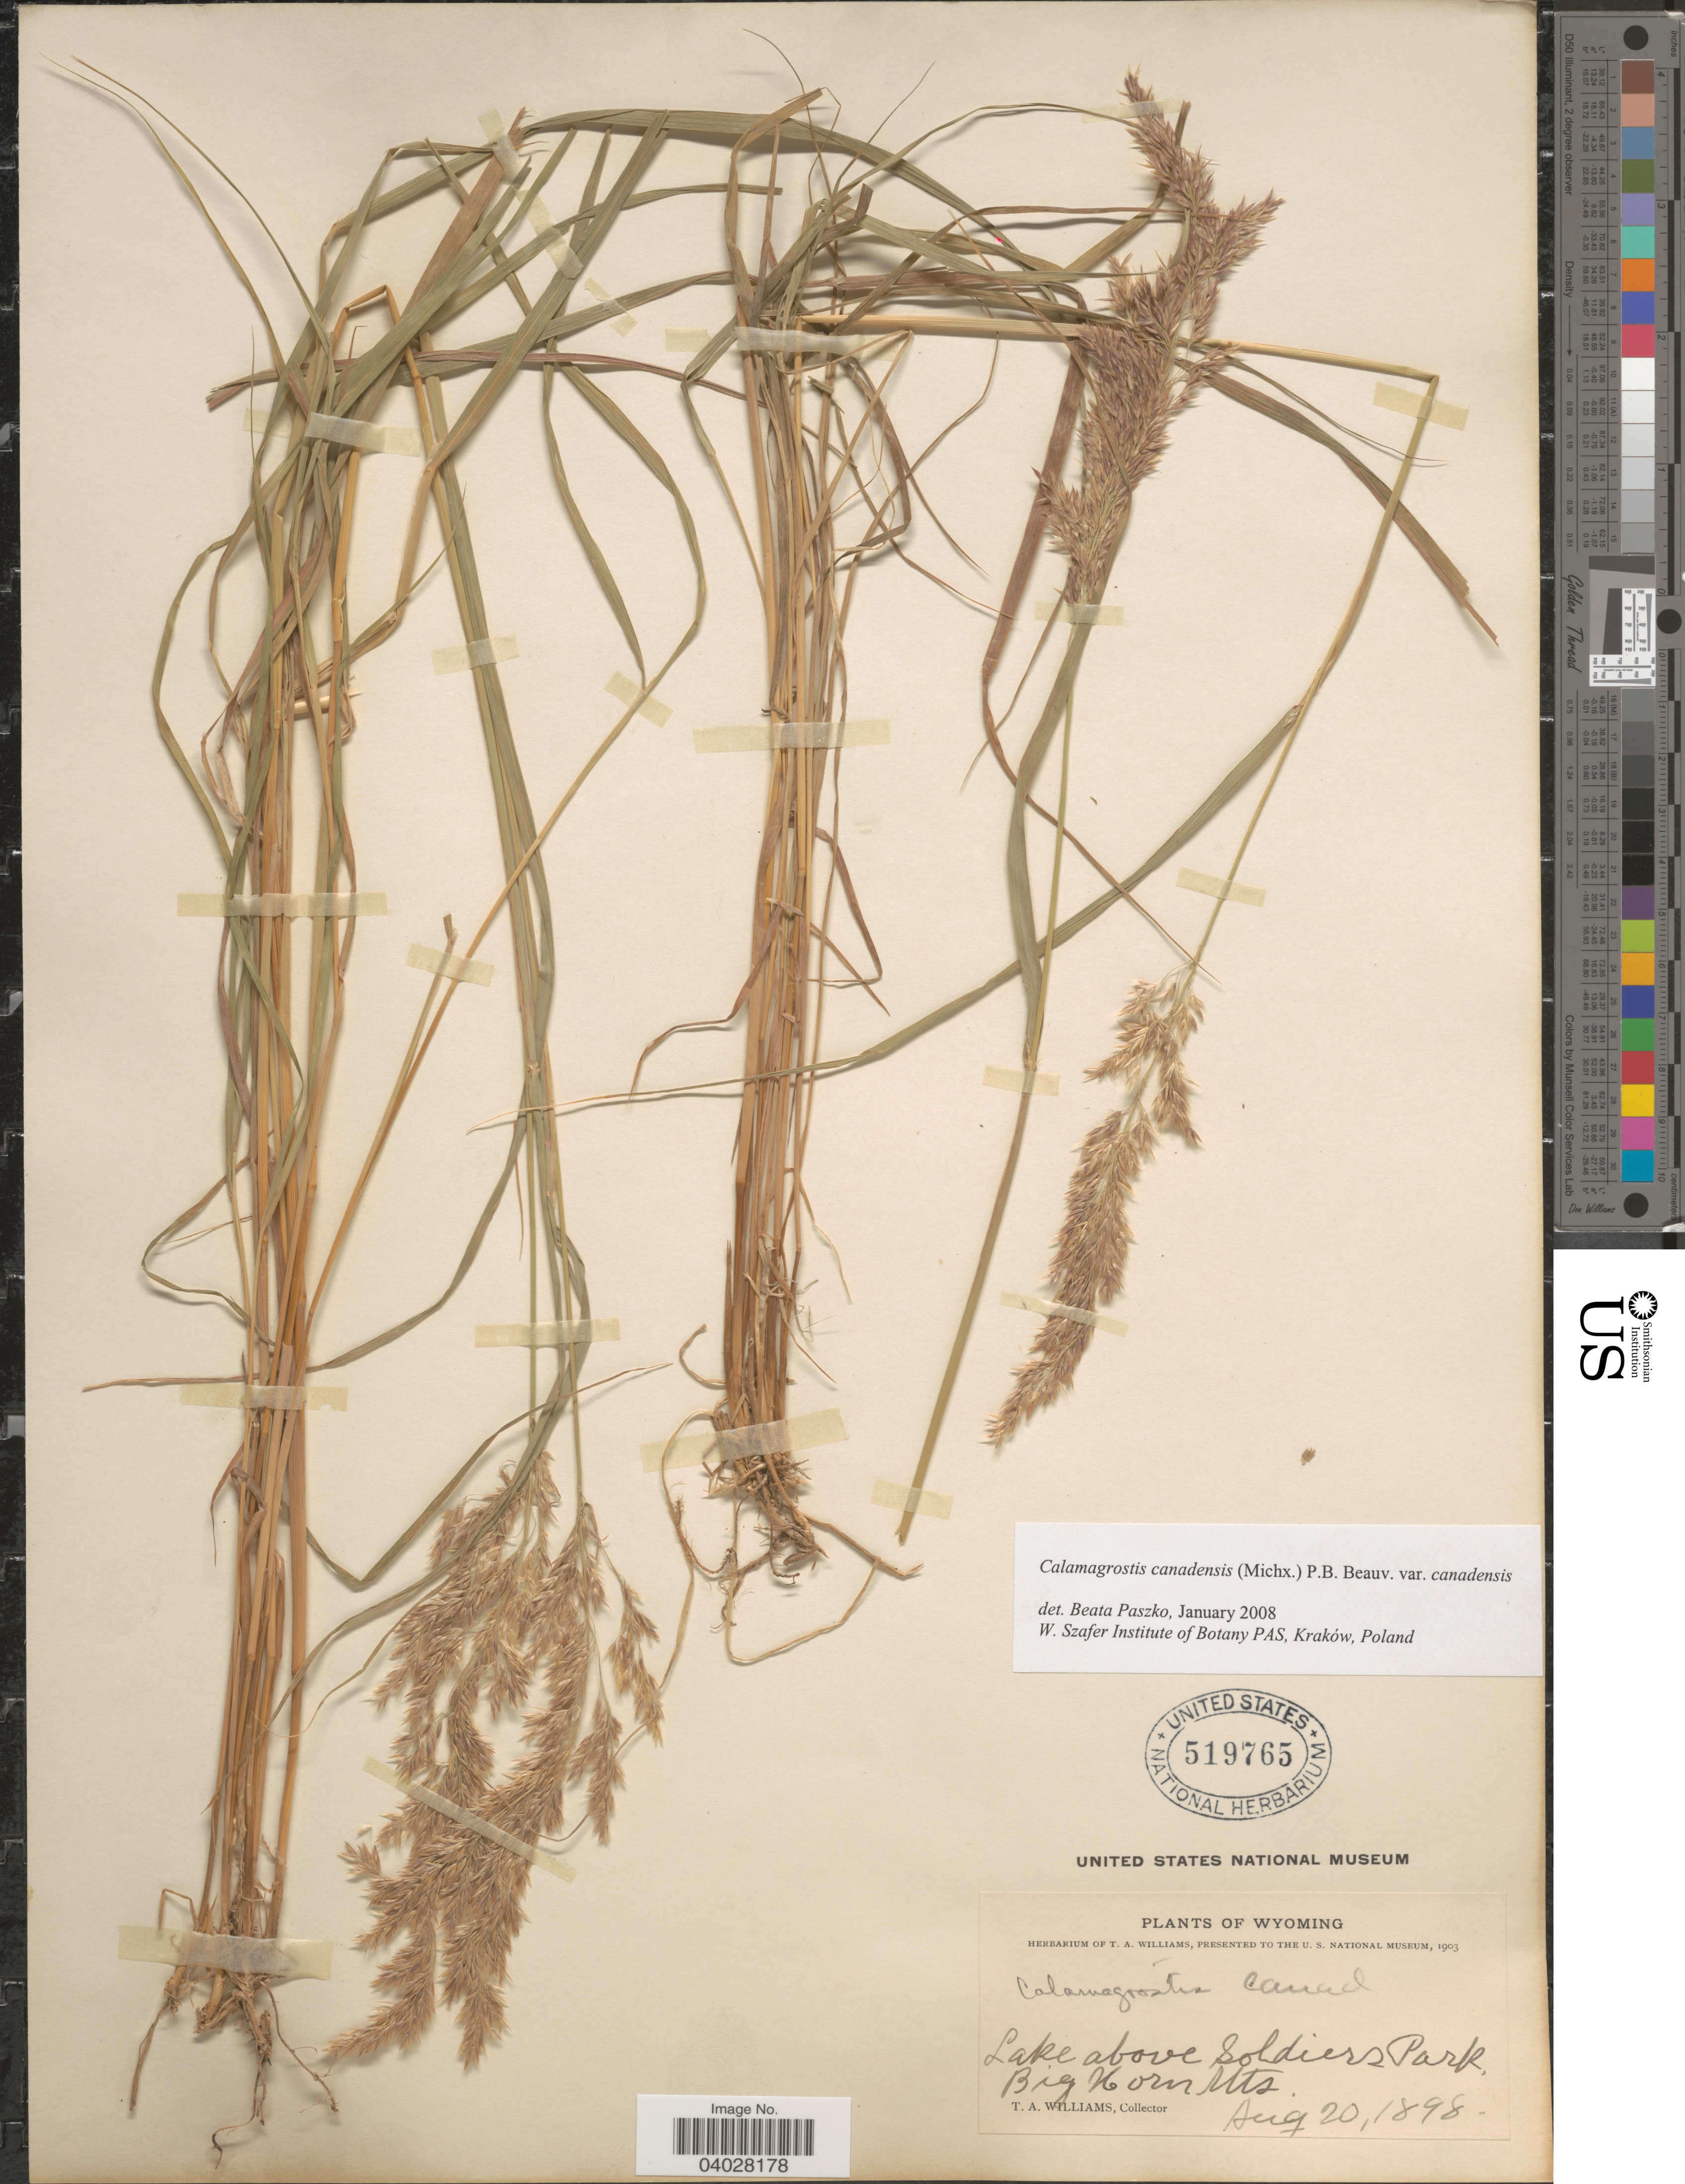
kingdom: Plantae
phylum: Tracheophyta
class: Liliopsida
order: Poales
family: Poaceae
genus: Calamagrostis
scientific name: Calamagrostis canadensis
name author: (Michx.) P. Beauv.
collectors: T. Williams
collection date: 1898-08-20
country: United States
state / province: Wyoming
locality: Lake above Soldiers Park, Big Horn Mts.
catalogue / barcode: US 519765